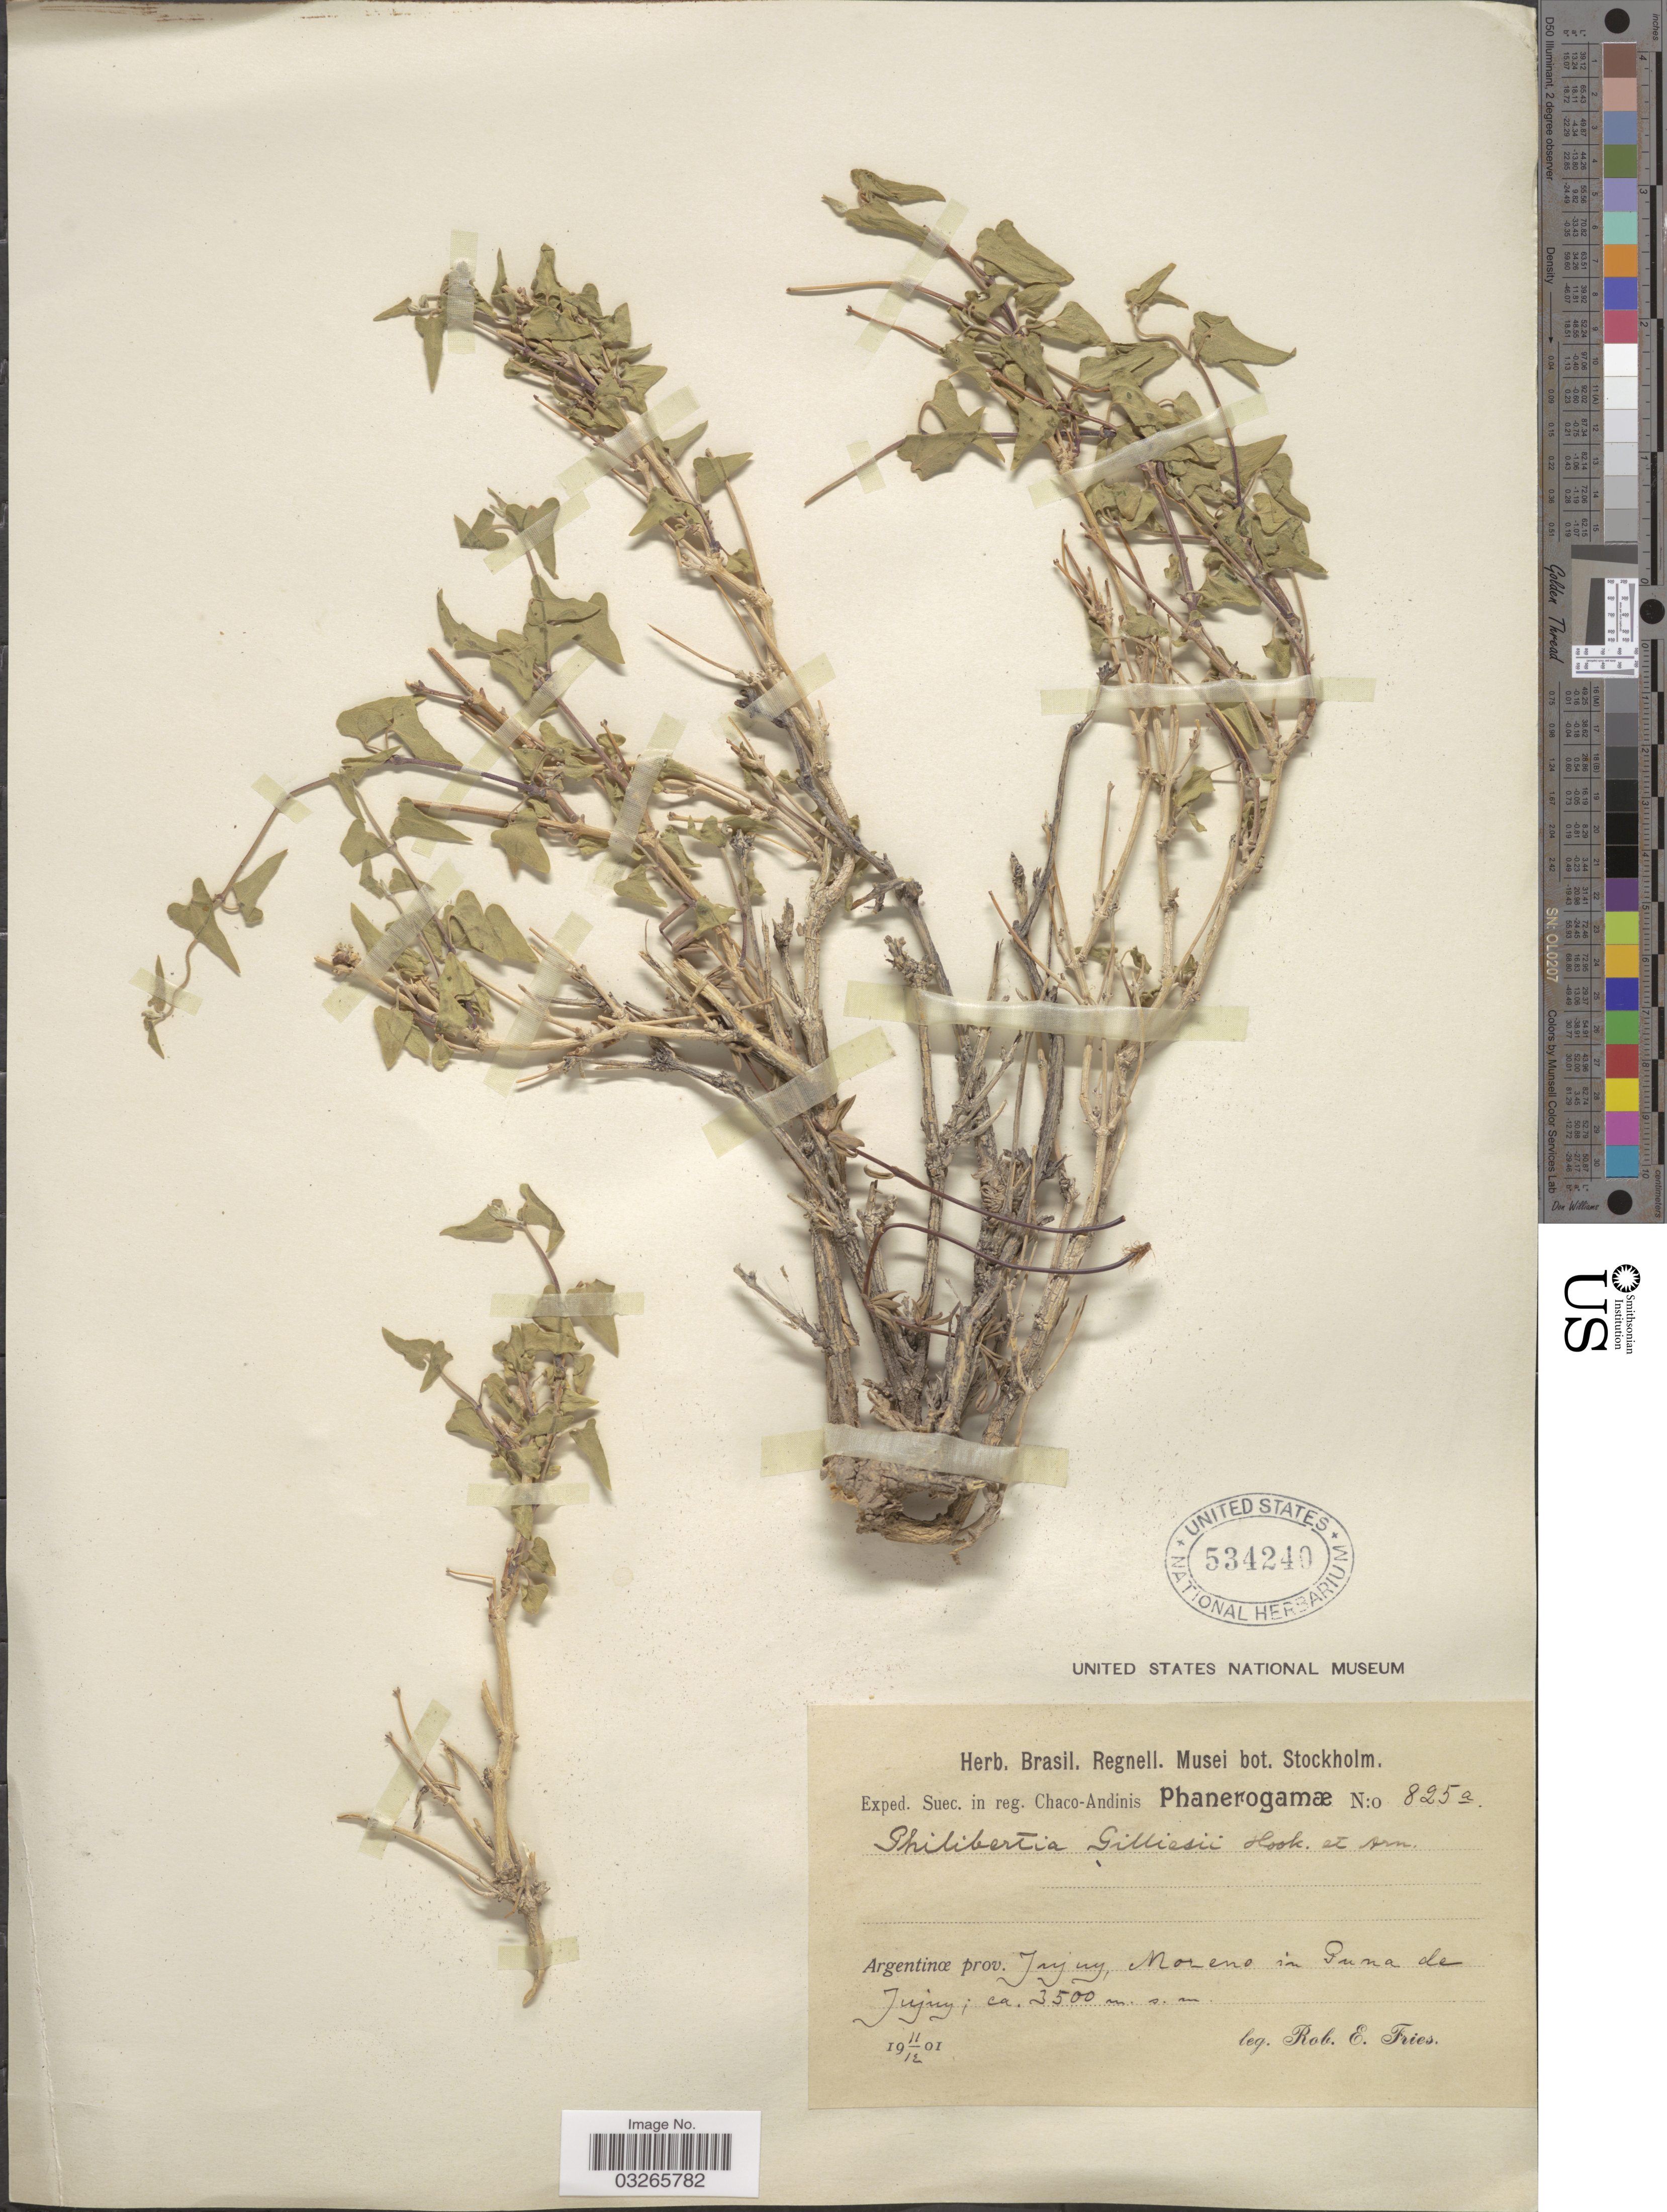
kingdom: Plantae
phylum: Tracheophyta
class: Magnoliopsida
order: Gentianales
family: Apocynaceae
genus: Sarcostemma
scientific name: Sarcostemma gilliesii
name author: (Hook. & Arn.) Decne.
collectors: R. E. Fries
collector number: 825 a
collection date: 1901-12-11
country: Argentina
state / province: Jujuy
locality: Moreno in Puna de Jujuy.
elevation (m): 3500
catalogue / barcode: US 534240